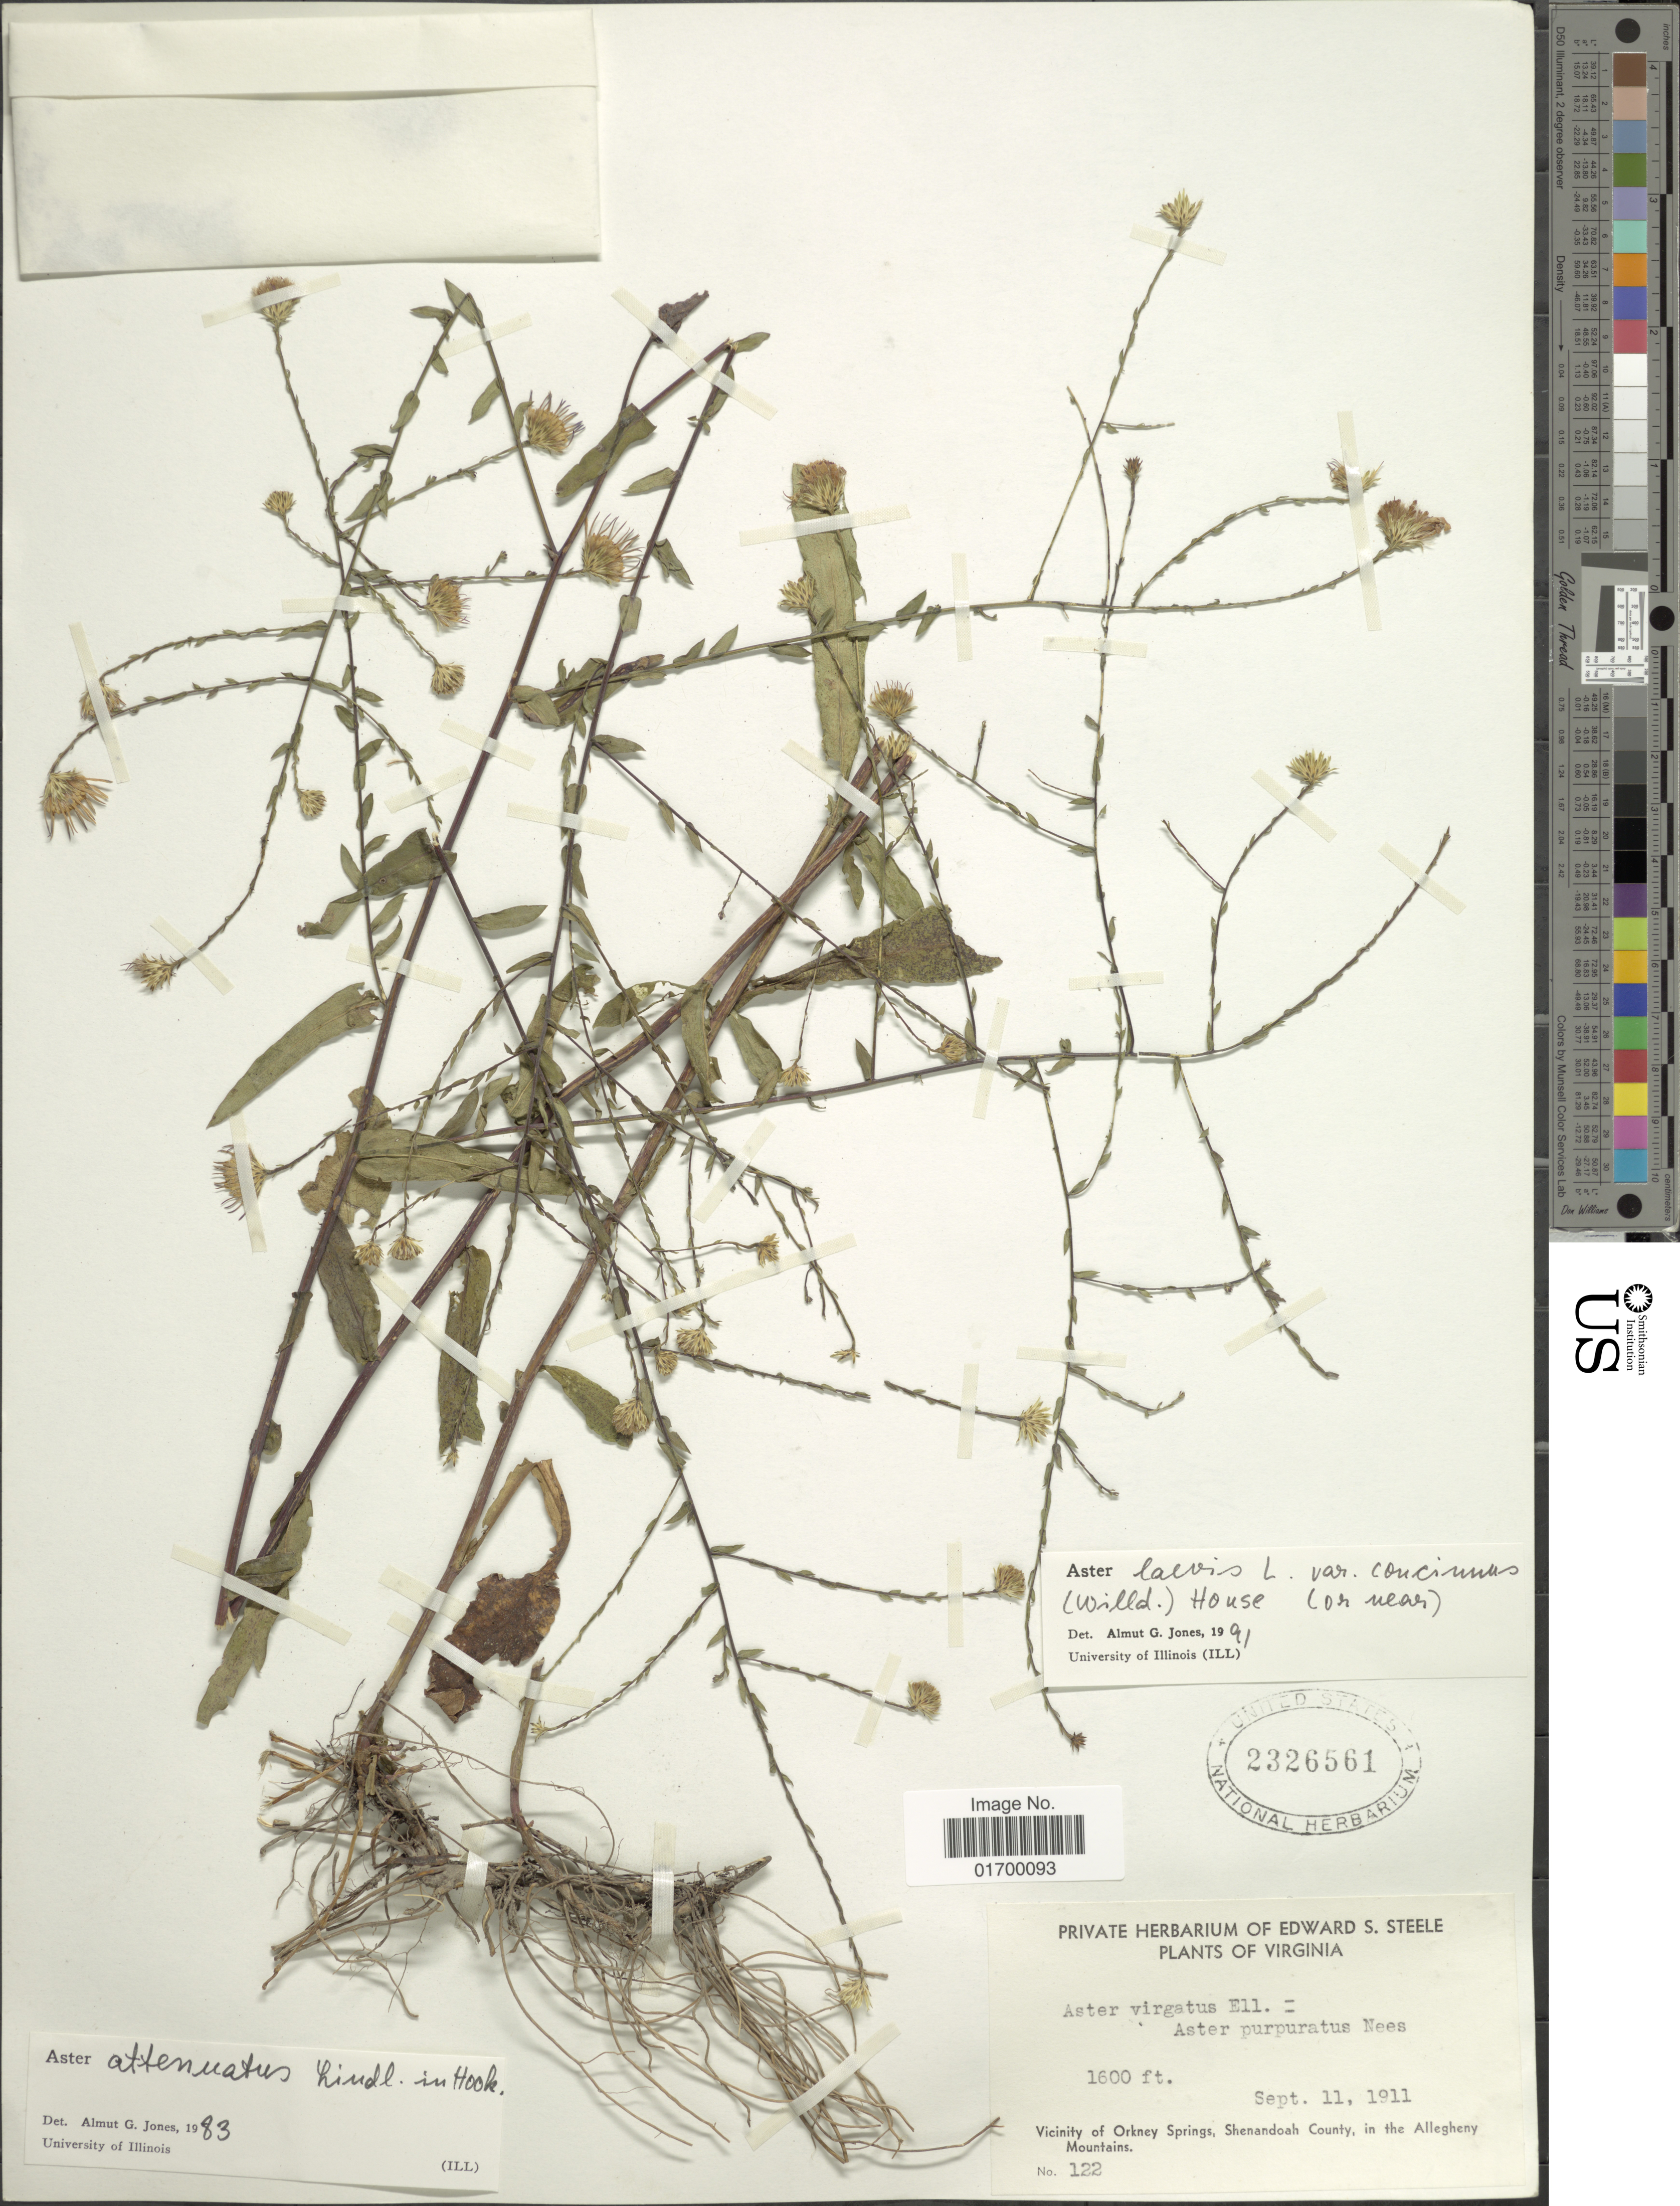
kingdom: Plantae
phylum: Tracheophyta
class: Magnoliopsida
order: Asterales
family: Asteraceae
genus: Symphyotrichum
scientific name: Symphyotrichum laeve var. concinnum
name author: (Willd.) G.L. Nesom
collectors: ex herb. Edward S. Steele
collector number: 122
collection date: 1911-09-11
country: United States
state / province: Virginia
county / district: Shenandoah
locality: Vicinity of Orkney Springs, Shenandoah County, in the Allegheny Mountains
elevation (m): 488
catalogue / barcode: US 2326561